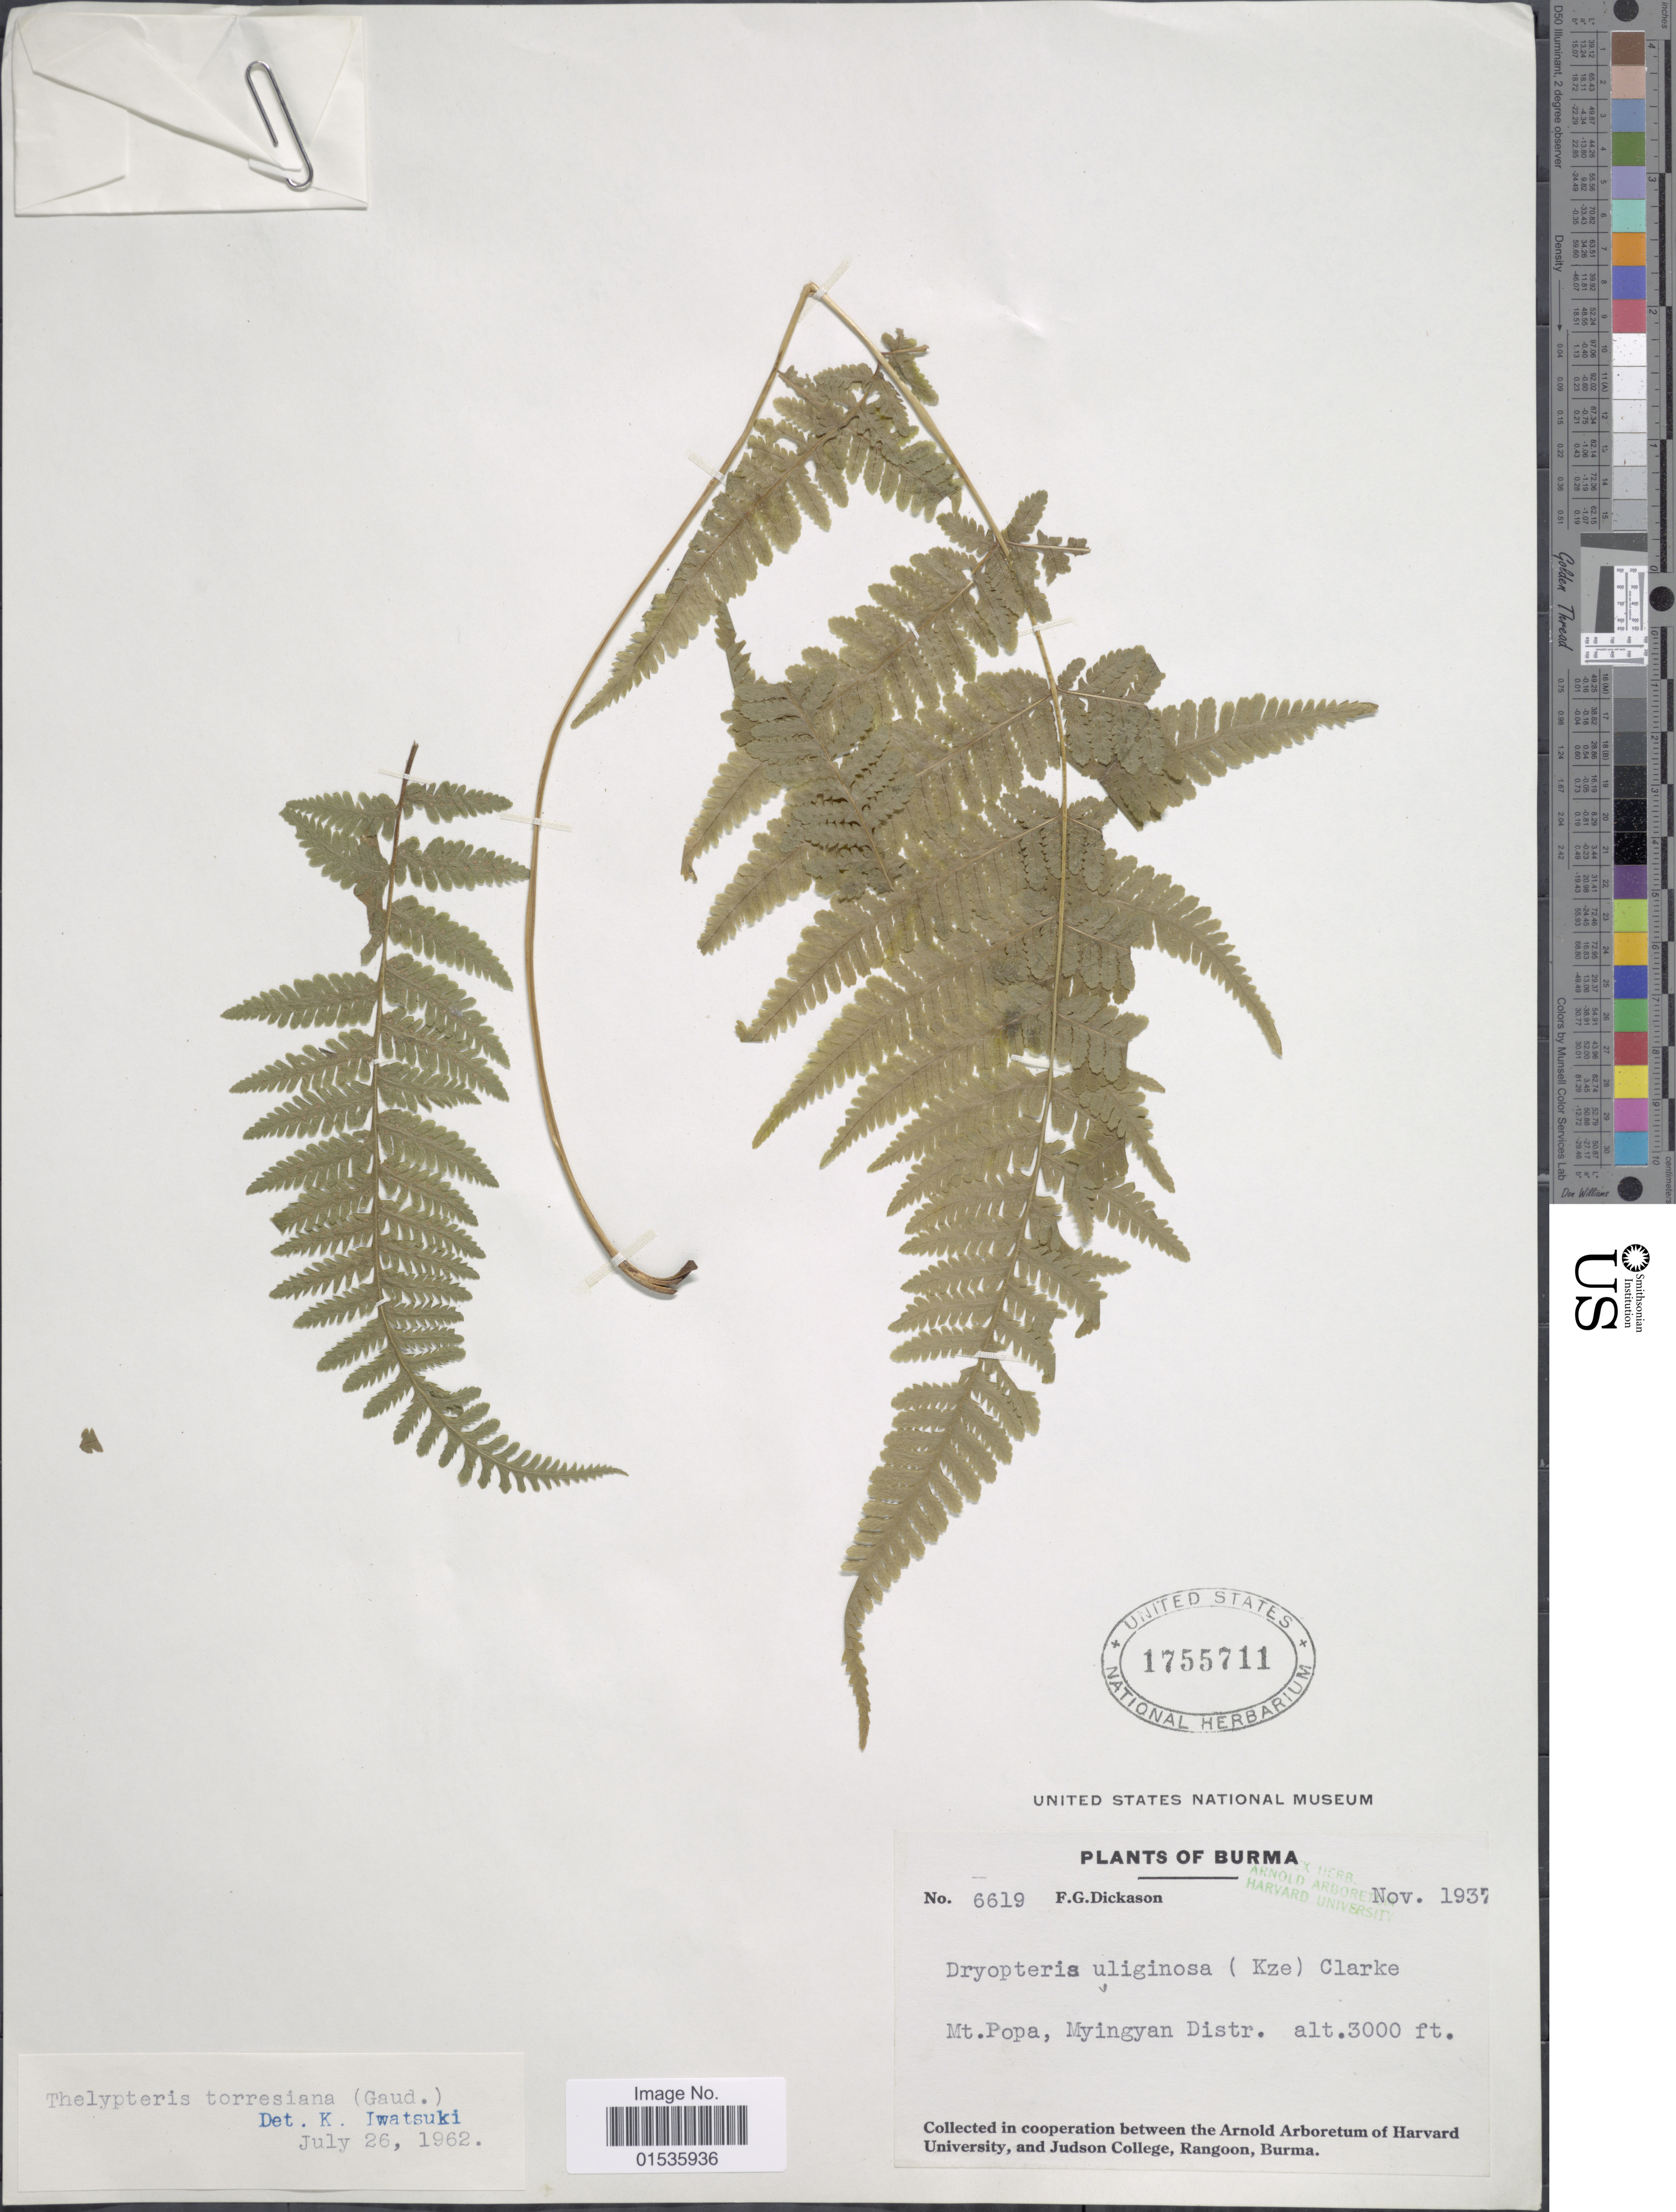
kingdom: Plantae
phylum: Tracheophyta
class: Polypodiopsida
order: Polypodiales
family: Thelypteridaceae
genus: Macrothelypteris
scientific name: Macrothelypteris torresiana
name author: (Gaudich.) Ching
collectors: F. Dickason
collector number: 6619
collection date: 1937-11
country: Myanmar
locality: Burma, Mt. Popa, Myingyan Distr.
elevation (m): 914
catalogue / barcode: US 1755711